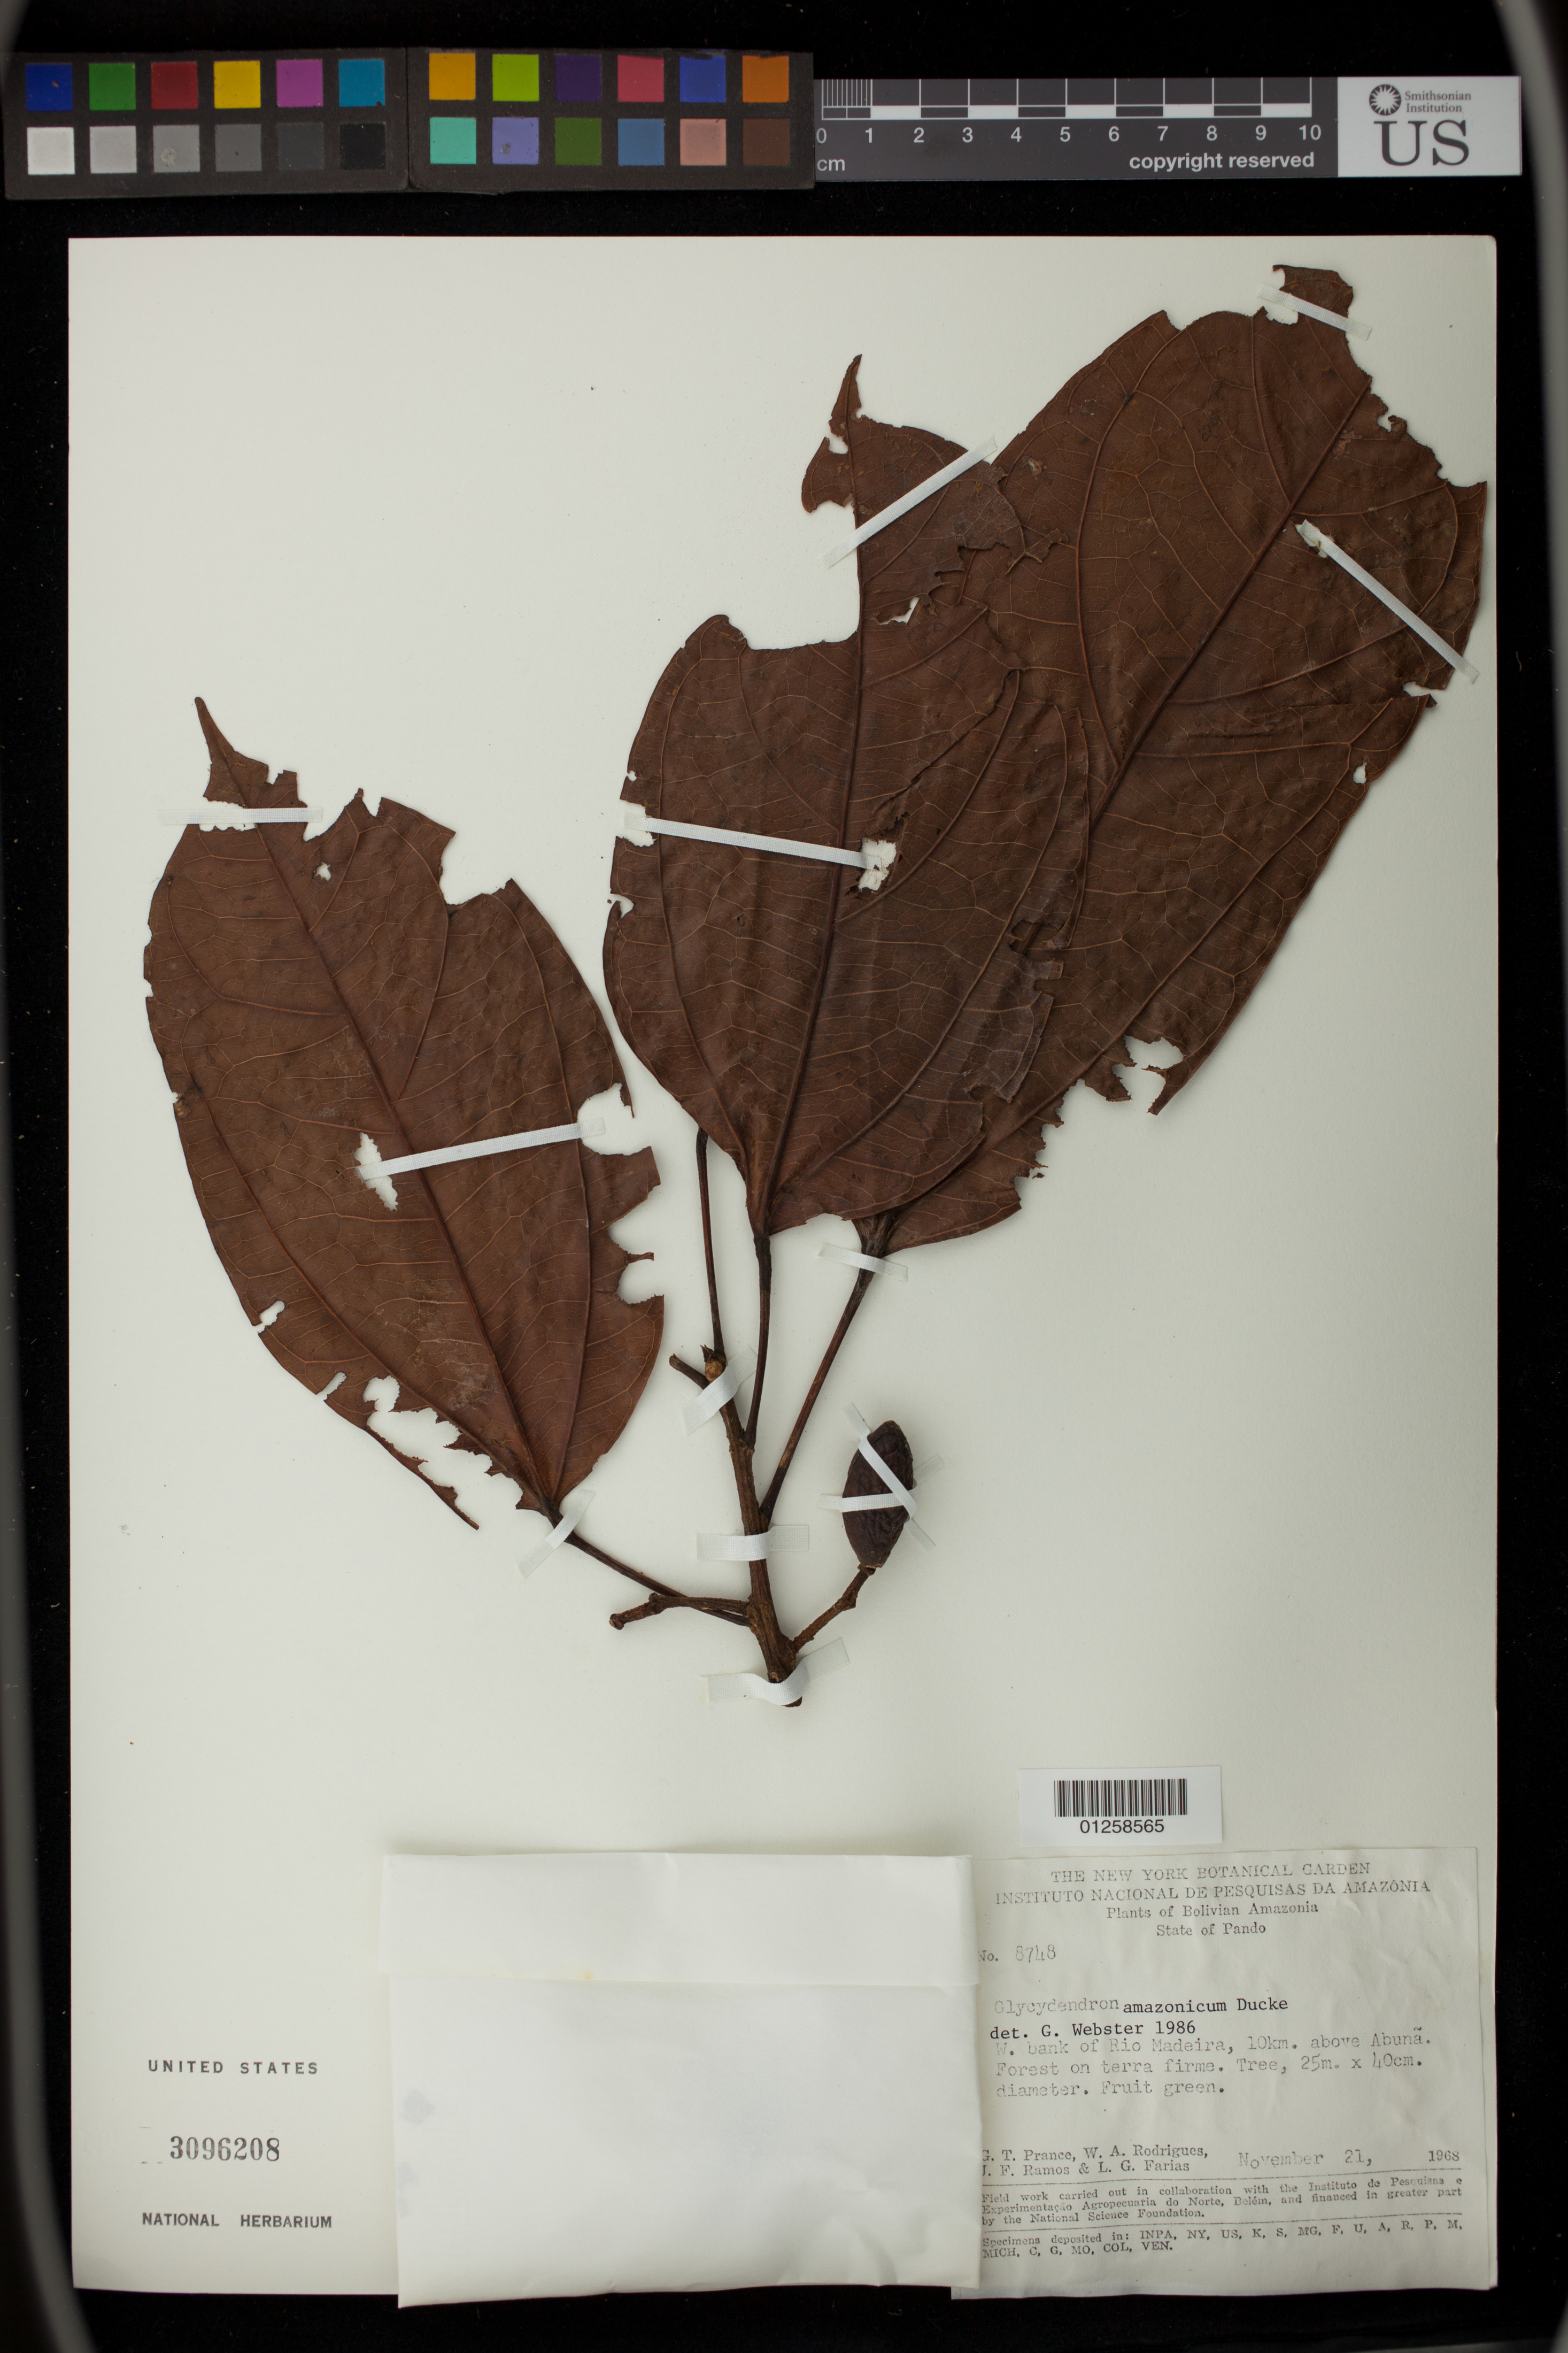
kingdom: Plantae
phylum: Tracheophyta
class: Magnoliopsida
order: Malpighiales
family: Euphorbiaceae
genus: Glycydendron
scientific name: Glycydendron amazonicum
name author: Ducke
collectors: G. T. Prance, W. A. Rodrigues, L. G. Farias & J. F. Ramos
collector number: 8748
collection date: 1968-11-21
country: Bolivia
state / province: Pando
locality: W. bank of Rio Madeira, 10 km. above Abuta.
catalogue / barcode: US 3096208